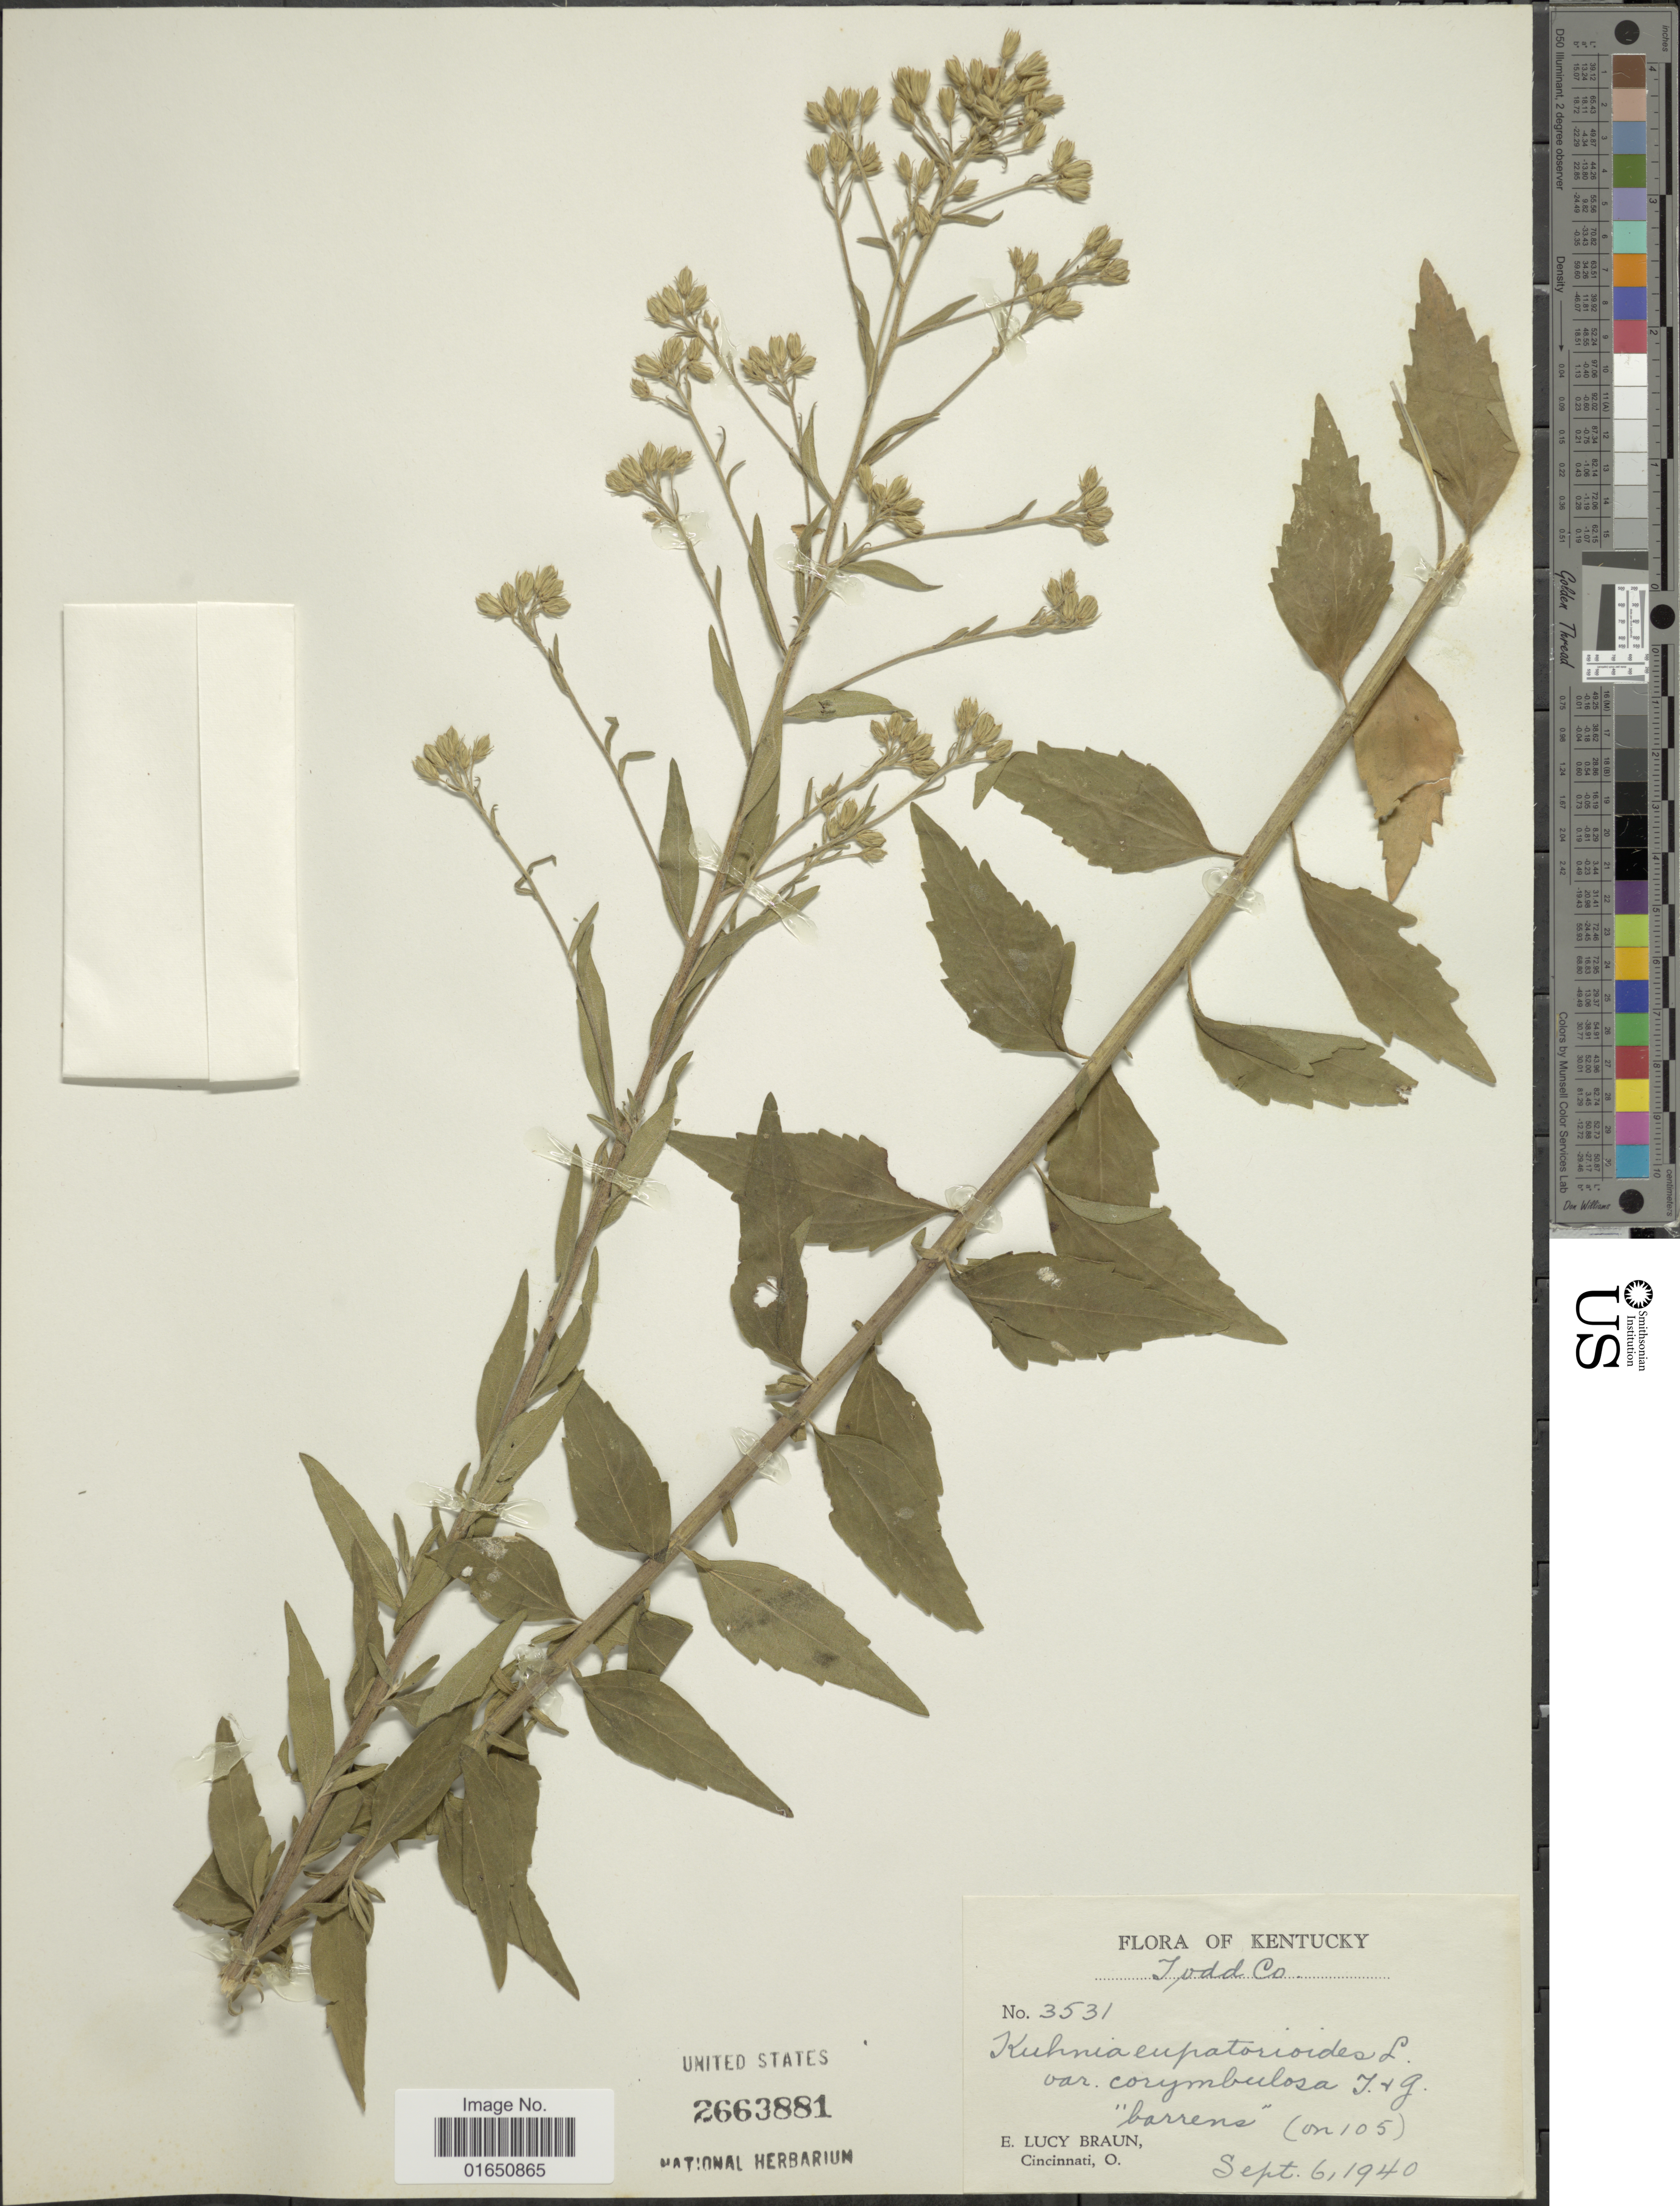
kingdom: Plantae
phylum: Tracheophyta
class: Magnoliopsida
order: Asterales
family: Asteraceae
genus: Brickellia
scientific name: Brickellia eupatorioides var. corymbulosa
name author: (Torr. & A. Gray) Shinners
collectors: E. L. Braun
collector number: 3531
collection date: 1940-09-06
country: United States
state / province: Kentucky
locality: Iodd Co., Barrens ( on 105)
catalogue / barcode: US 2663881